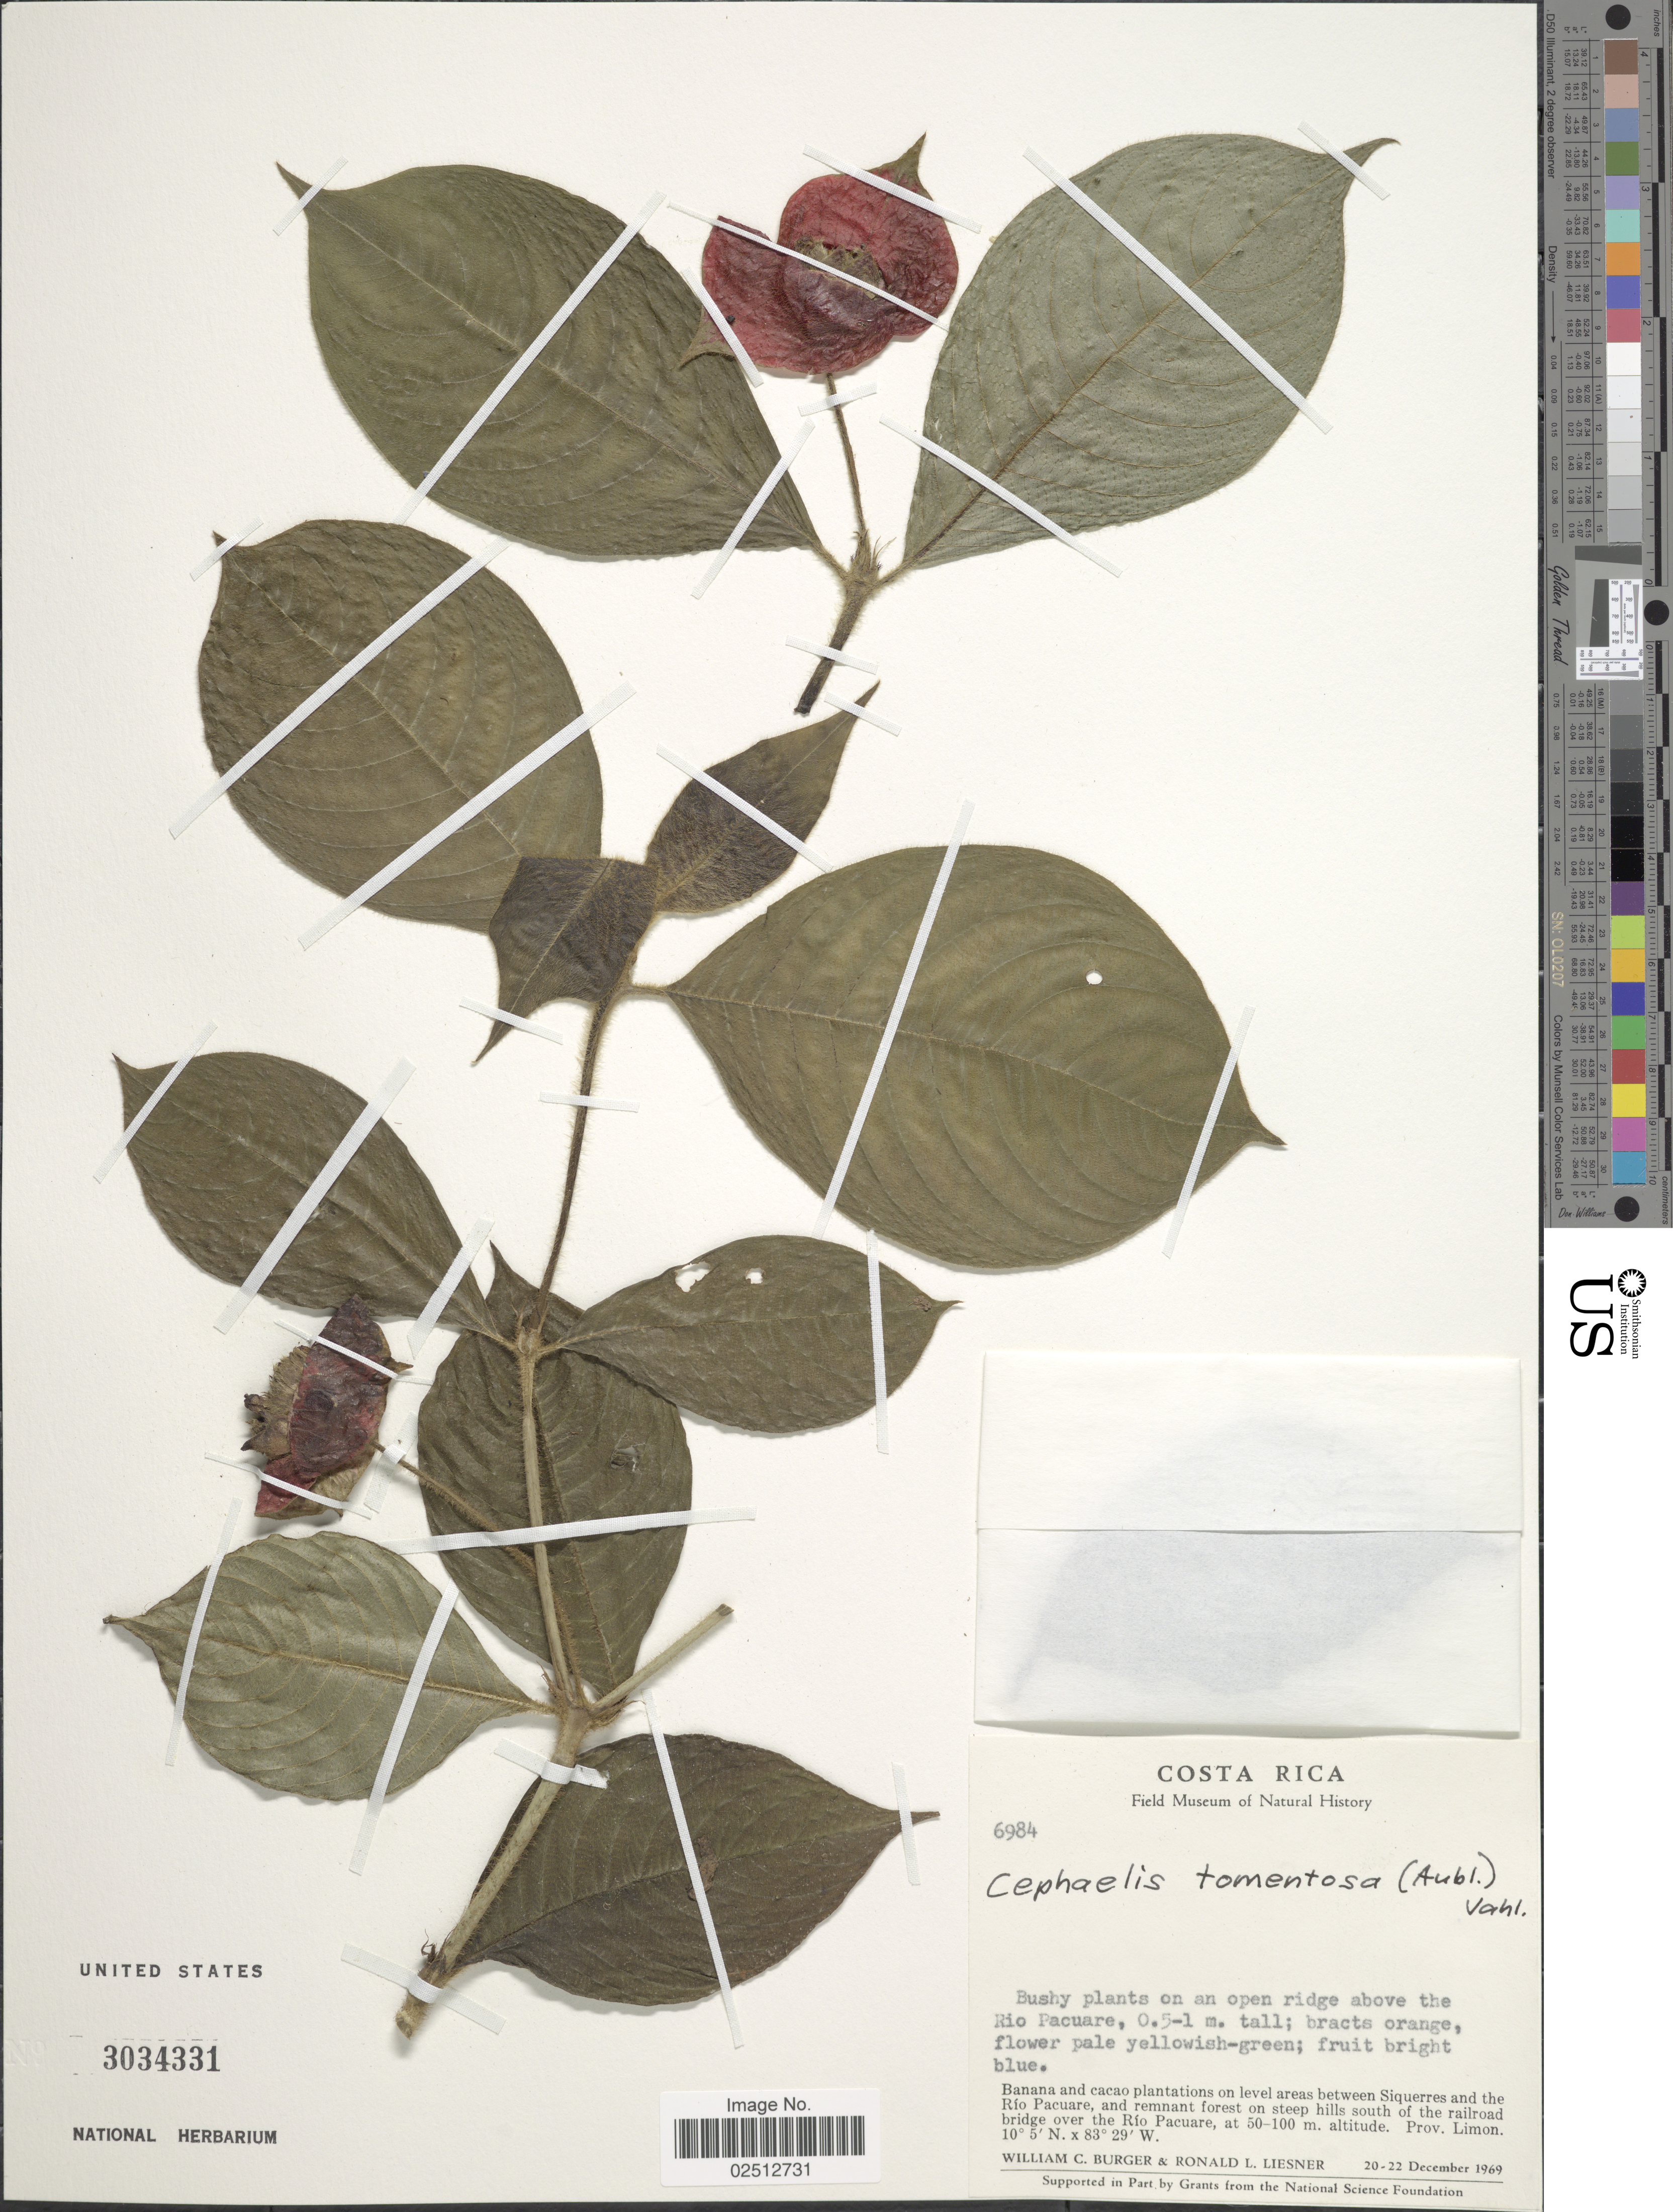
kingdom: Plantae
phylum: Tracheophyta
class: Magnoliopsida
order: Gentianales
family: Rubiaceae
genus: Psychotria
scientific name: Psychotria poeppigiana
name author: Müll. Arg.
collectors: W. Burger & R. L. Liesner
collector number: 6984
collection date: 1969-12-20/1969-12-22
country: Costa Rica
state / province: Limón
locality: Banana and cacao plantations on level areas between Siquerres and the Rio Pacuare, and remnant forest on steep hills south of the railroad bridge over the Rio Pacuare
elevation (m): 50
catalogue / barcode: US 3034331